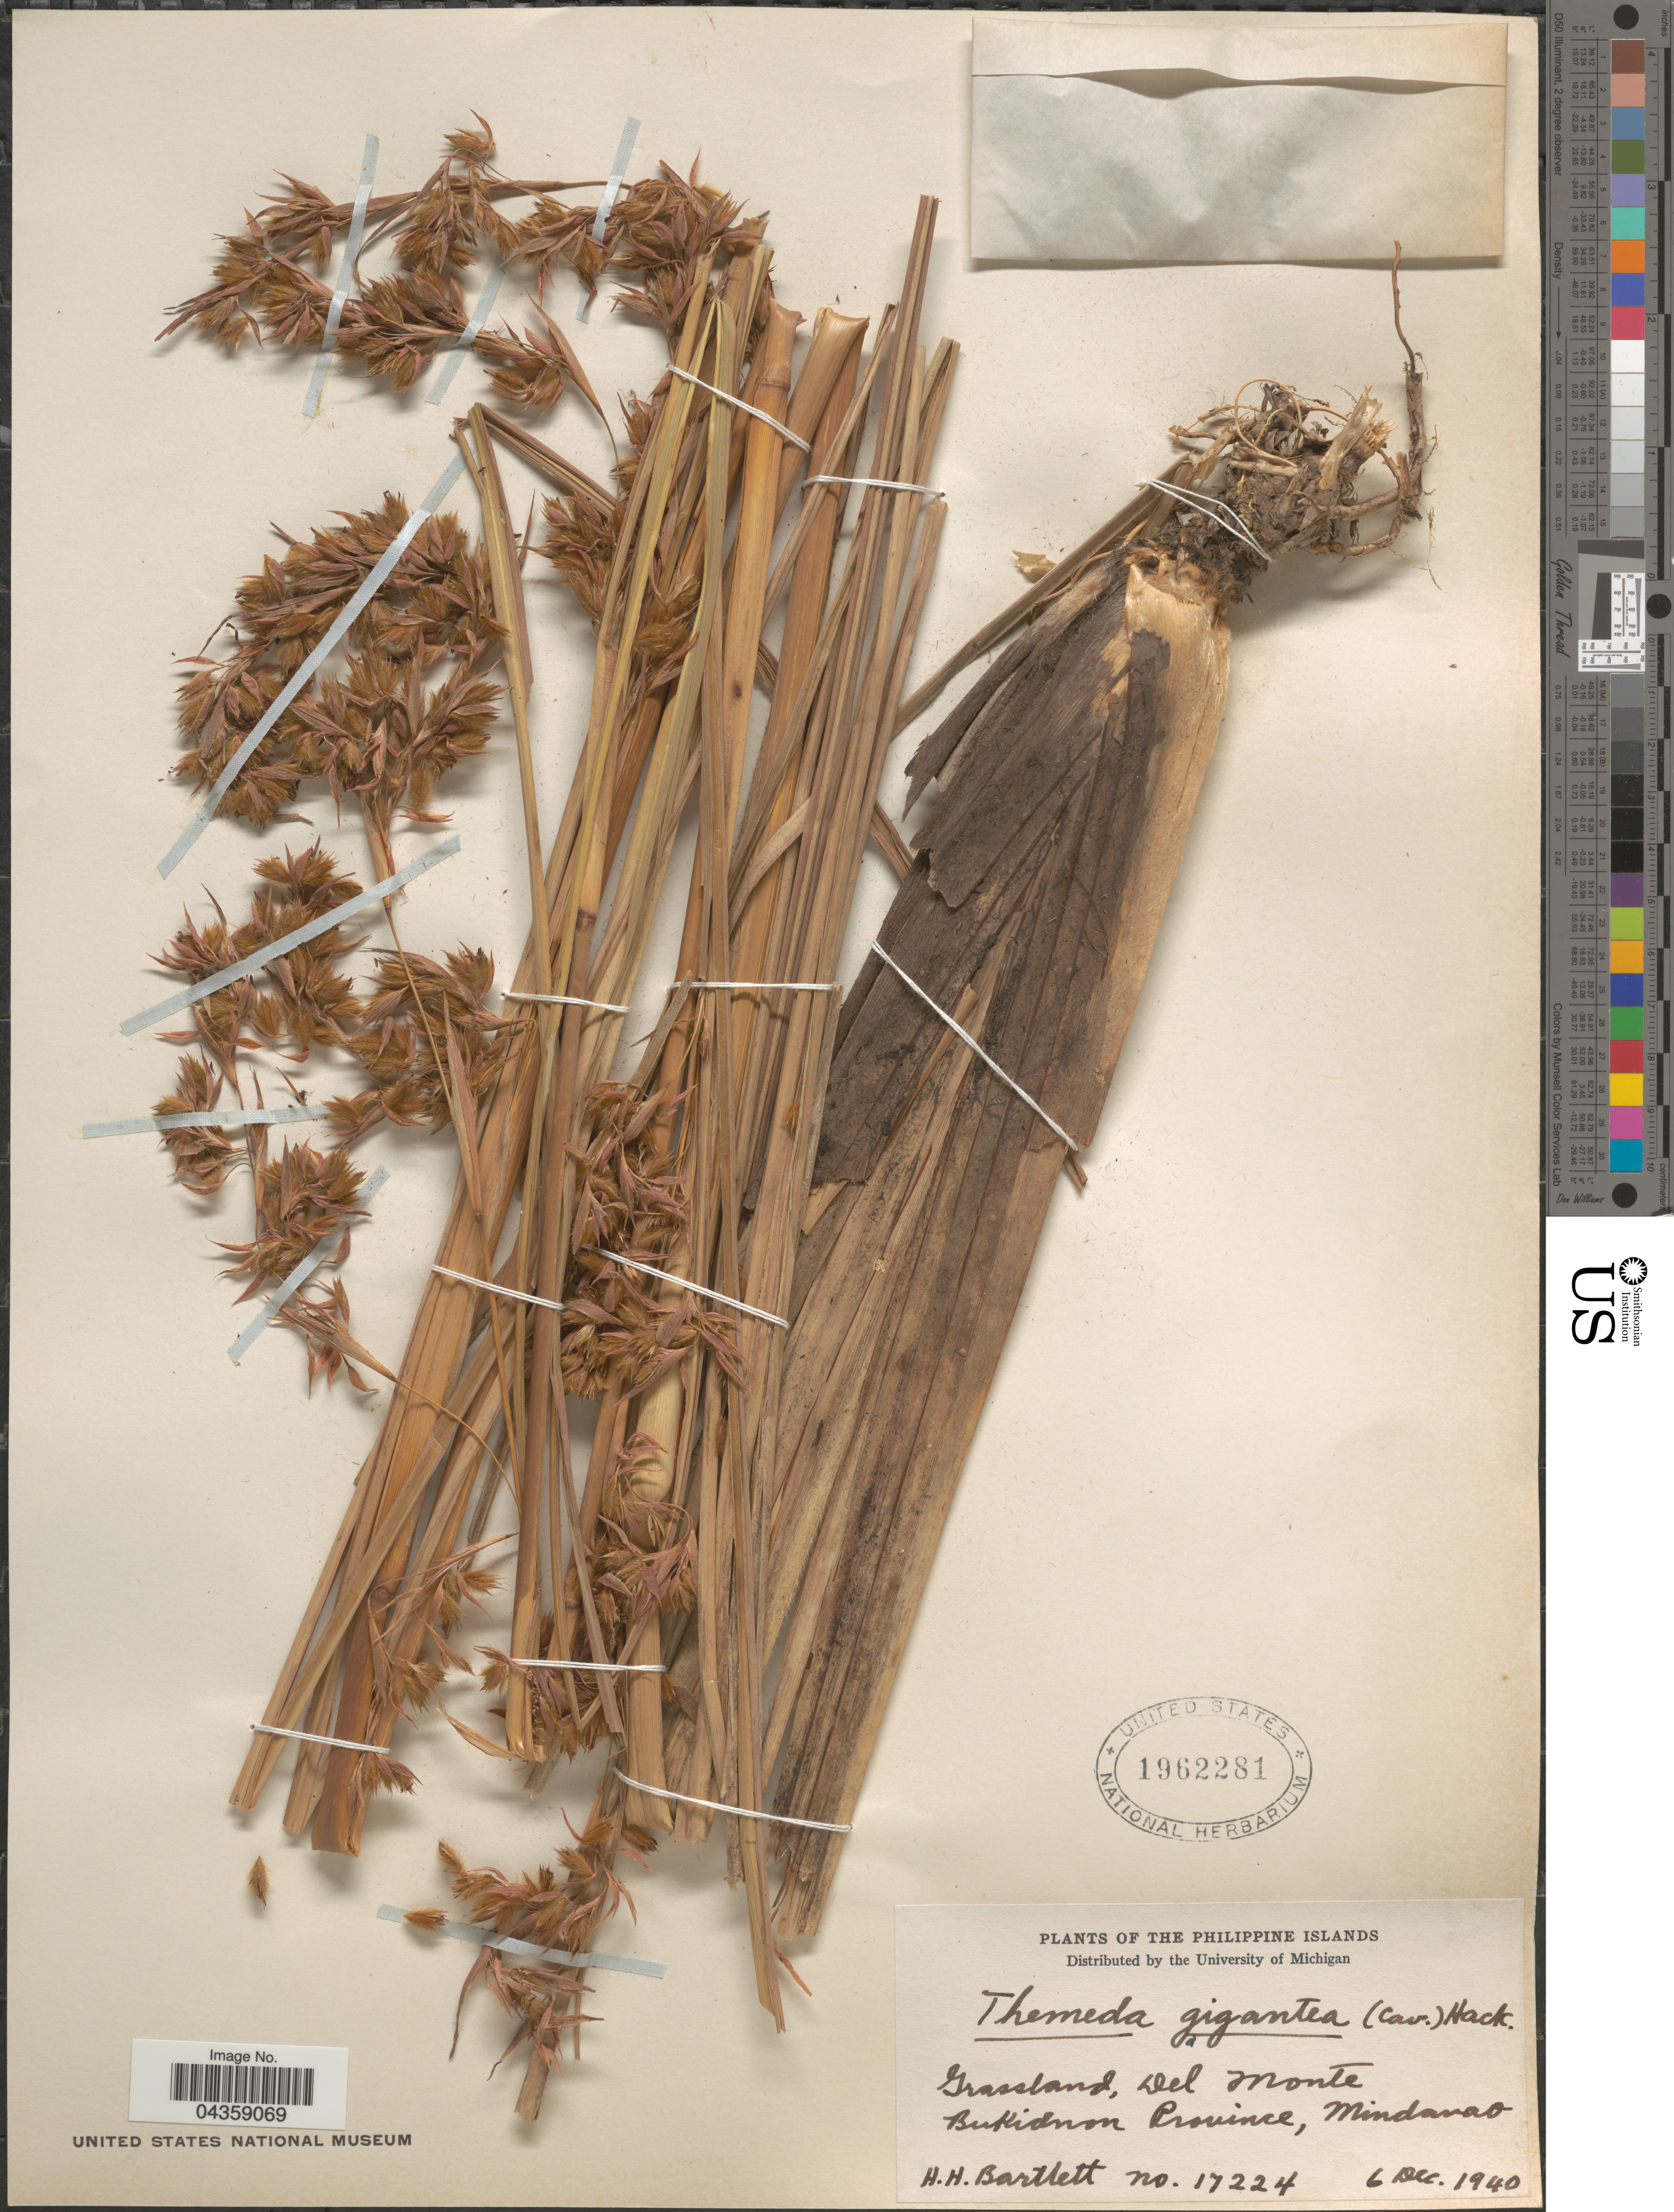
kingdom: Plantae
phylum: Tracheophyta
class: Liliopsida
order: Poales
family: Poaceae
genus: Themeda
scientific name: Themeda gigantea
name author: Hack.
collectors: H. H. Bartlett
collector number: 17224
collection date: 1940-12-06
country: Philippines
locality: The Philippine Islands. Del Monte. BuKidnon Province, Mindanao.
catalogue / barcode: US 1962281